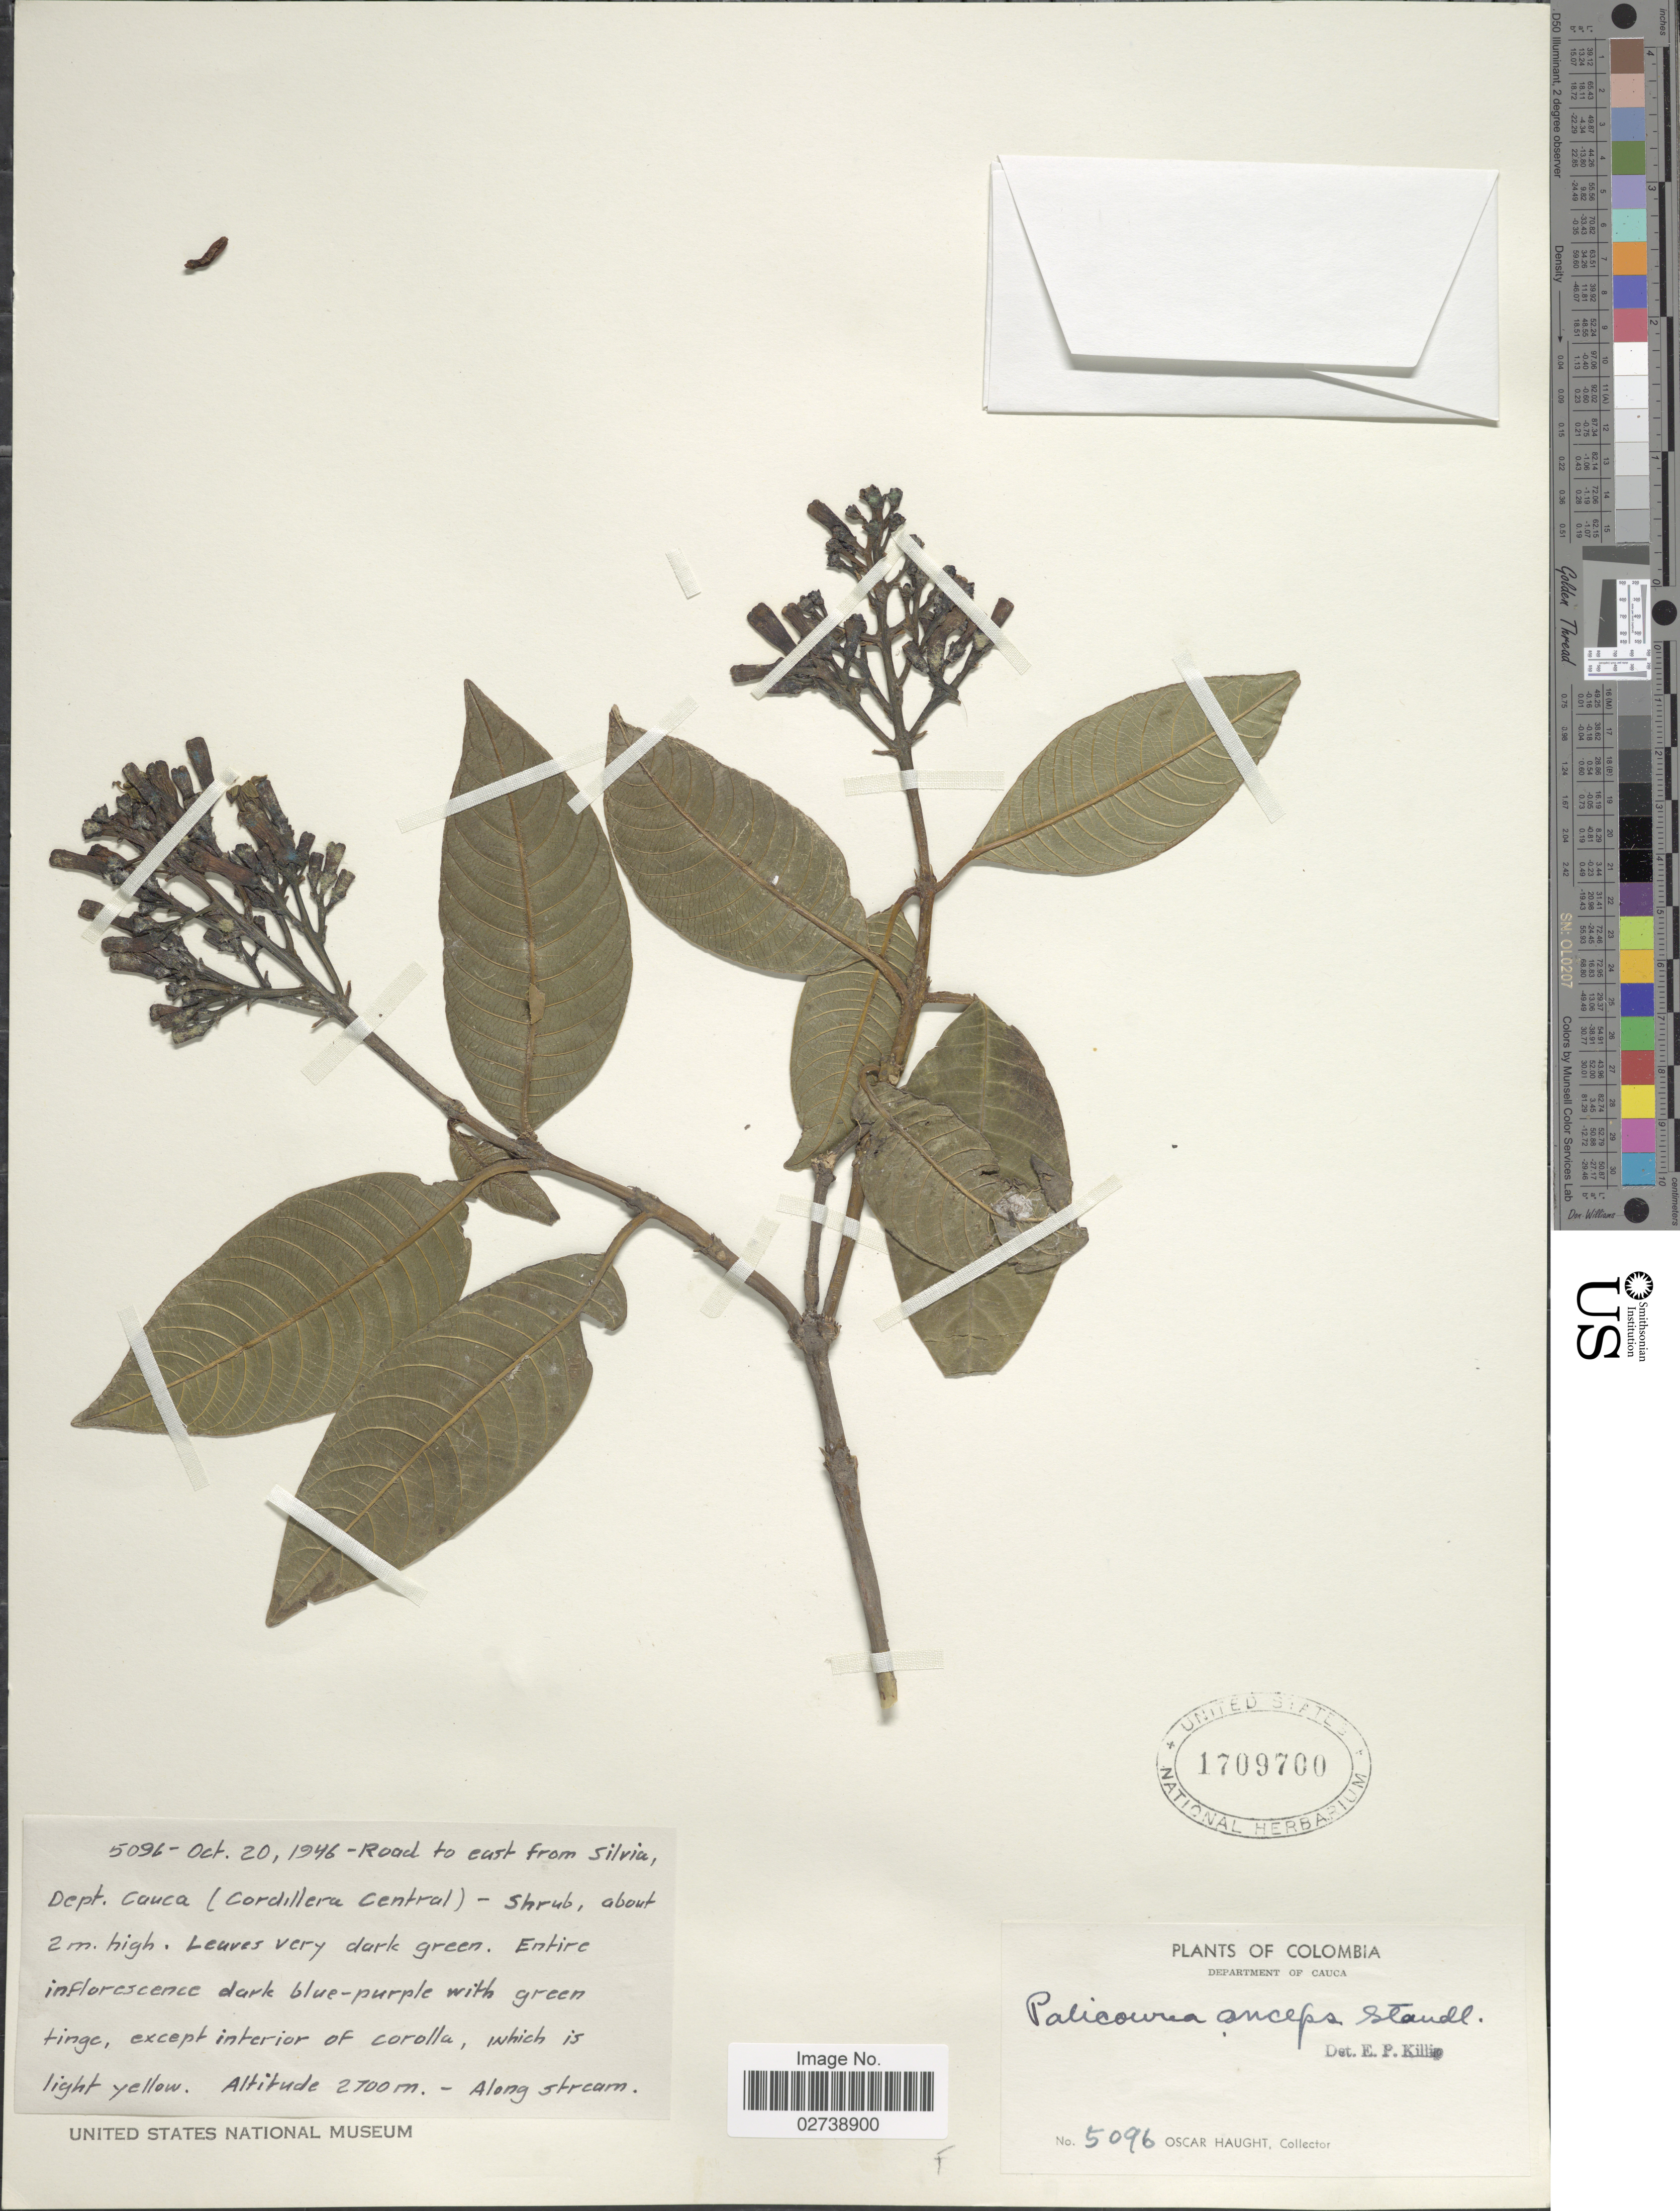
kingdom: Plantae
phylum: Tracheophyta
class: Magnoliopsida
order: Gentianales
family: Rubiaceae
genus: Palicourea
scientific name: Palicourea anceps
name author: Standl.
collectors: O. Haught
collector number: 5096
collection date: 1946-10-20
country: Colombia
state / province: Cauca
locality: Department of Cauca. Dept. Cauca (Cordillera Central)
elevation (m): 2700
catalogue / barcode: US 1709700